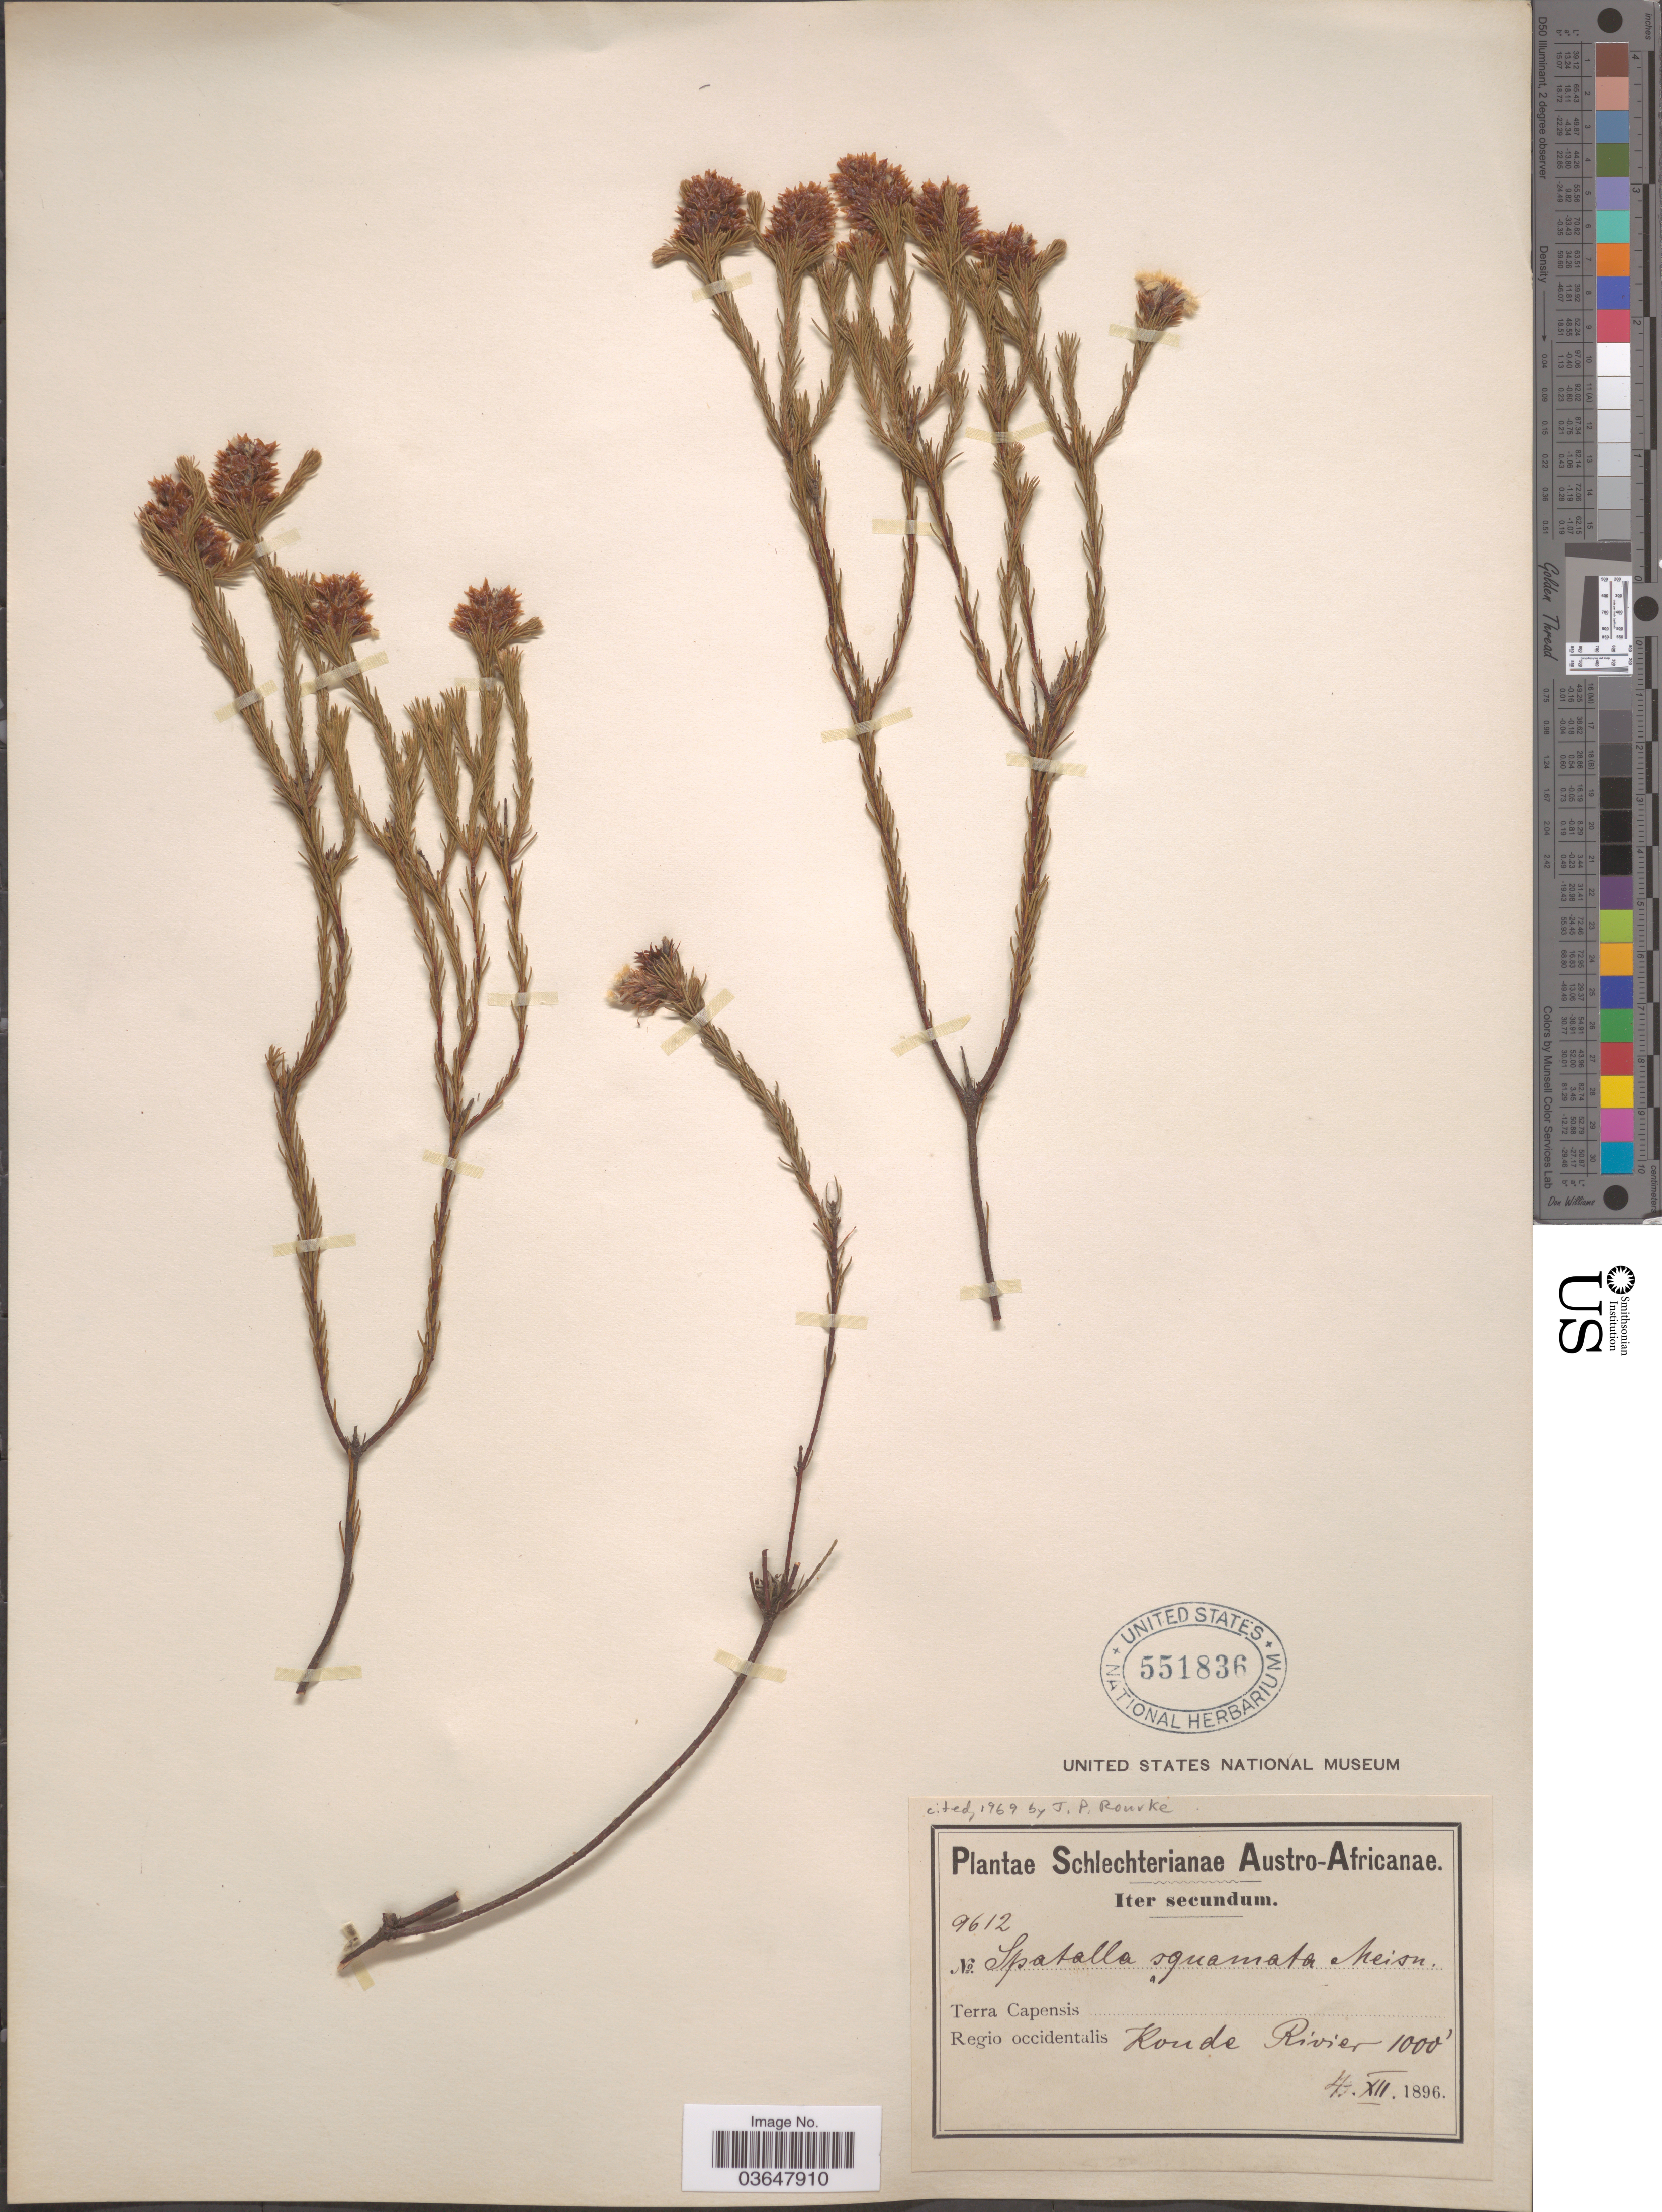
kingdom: Plantae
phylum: Tracheophyta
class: Magnoliopsida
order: Proteales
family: Proteaceae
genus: Spatalla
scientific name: Spatalla squamata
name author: Meisn.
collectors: Schlechter, --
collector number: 9612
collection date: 1896-12-04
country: South Africa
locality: Austro-Africanae. Terra Capensis. Regio occidentalis Koude Rivier.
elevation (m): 305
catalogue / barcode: US 551836